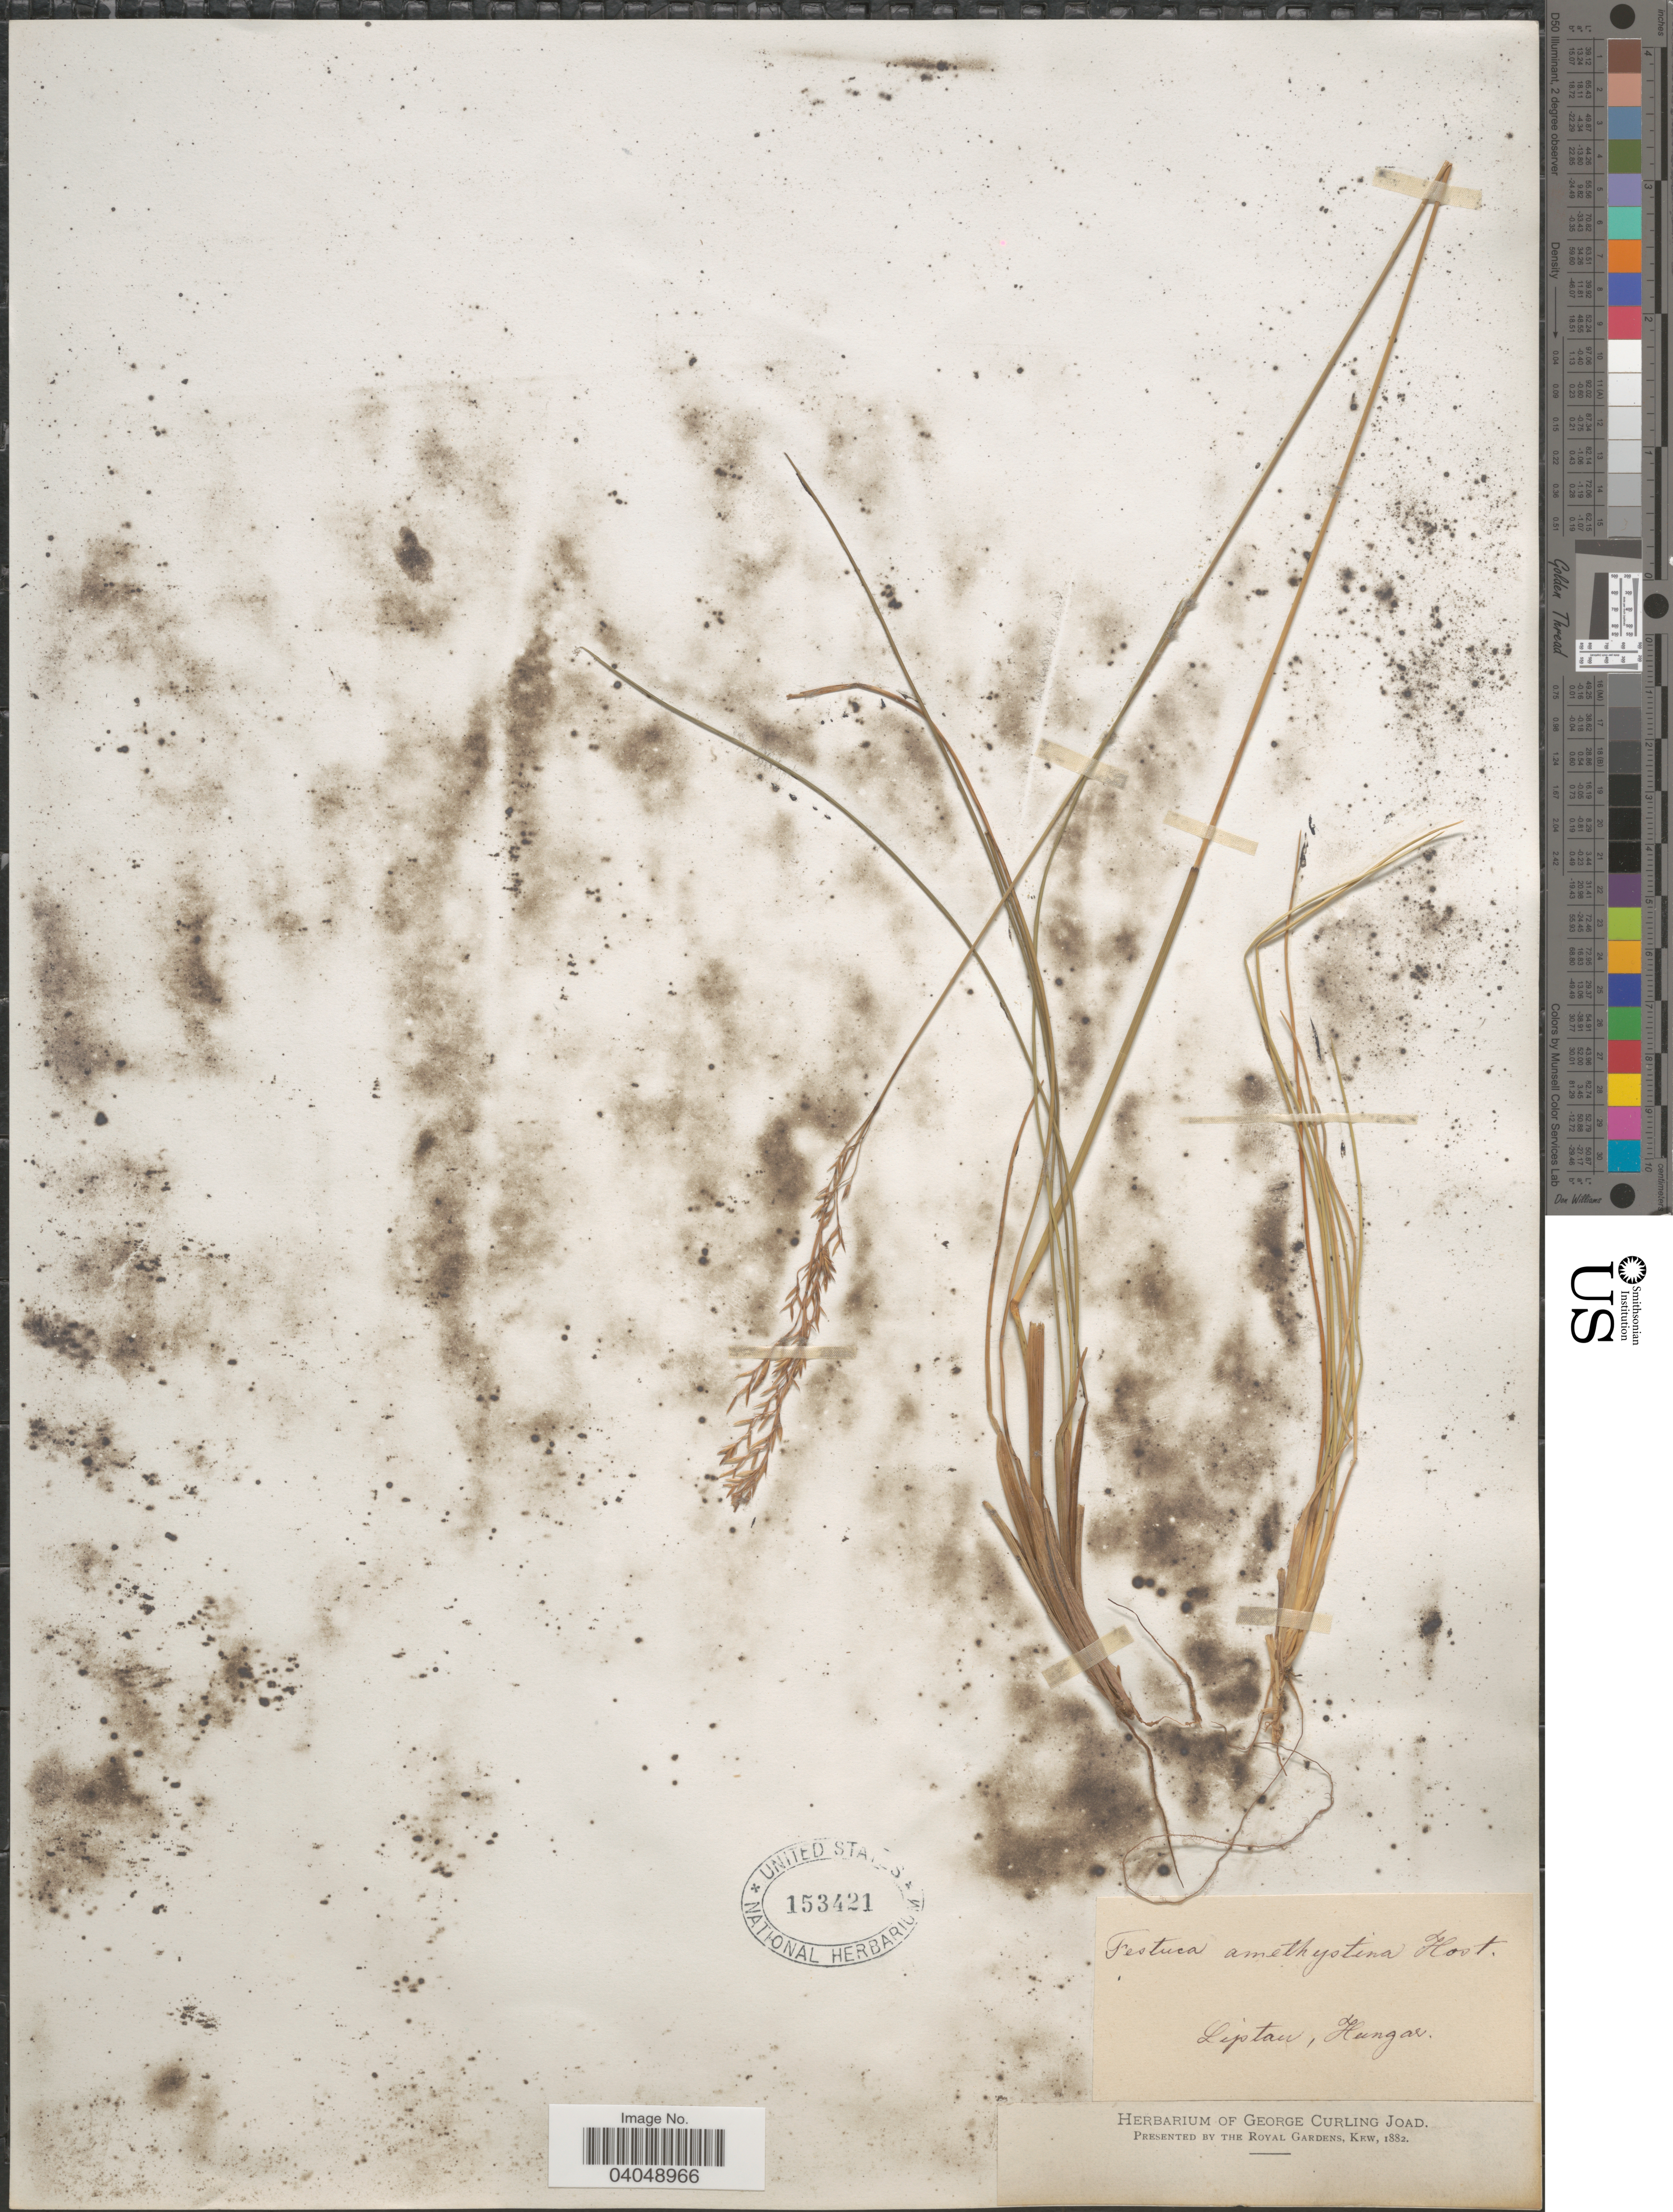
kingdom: Plantae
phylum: Tracheophyta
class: Liliopsida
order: Poales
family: Poaceae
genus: Festuca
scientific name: Festuca amethystina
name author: L.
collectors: ex herb. George Curling Joad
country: Hungary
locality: Liptai, Hungar.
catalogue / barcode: US 153421